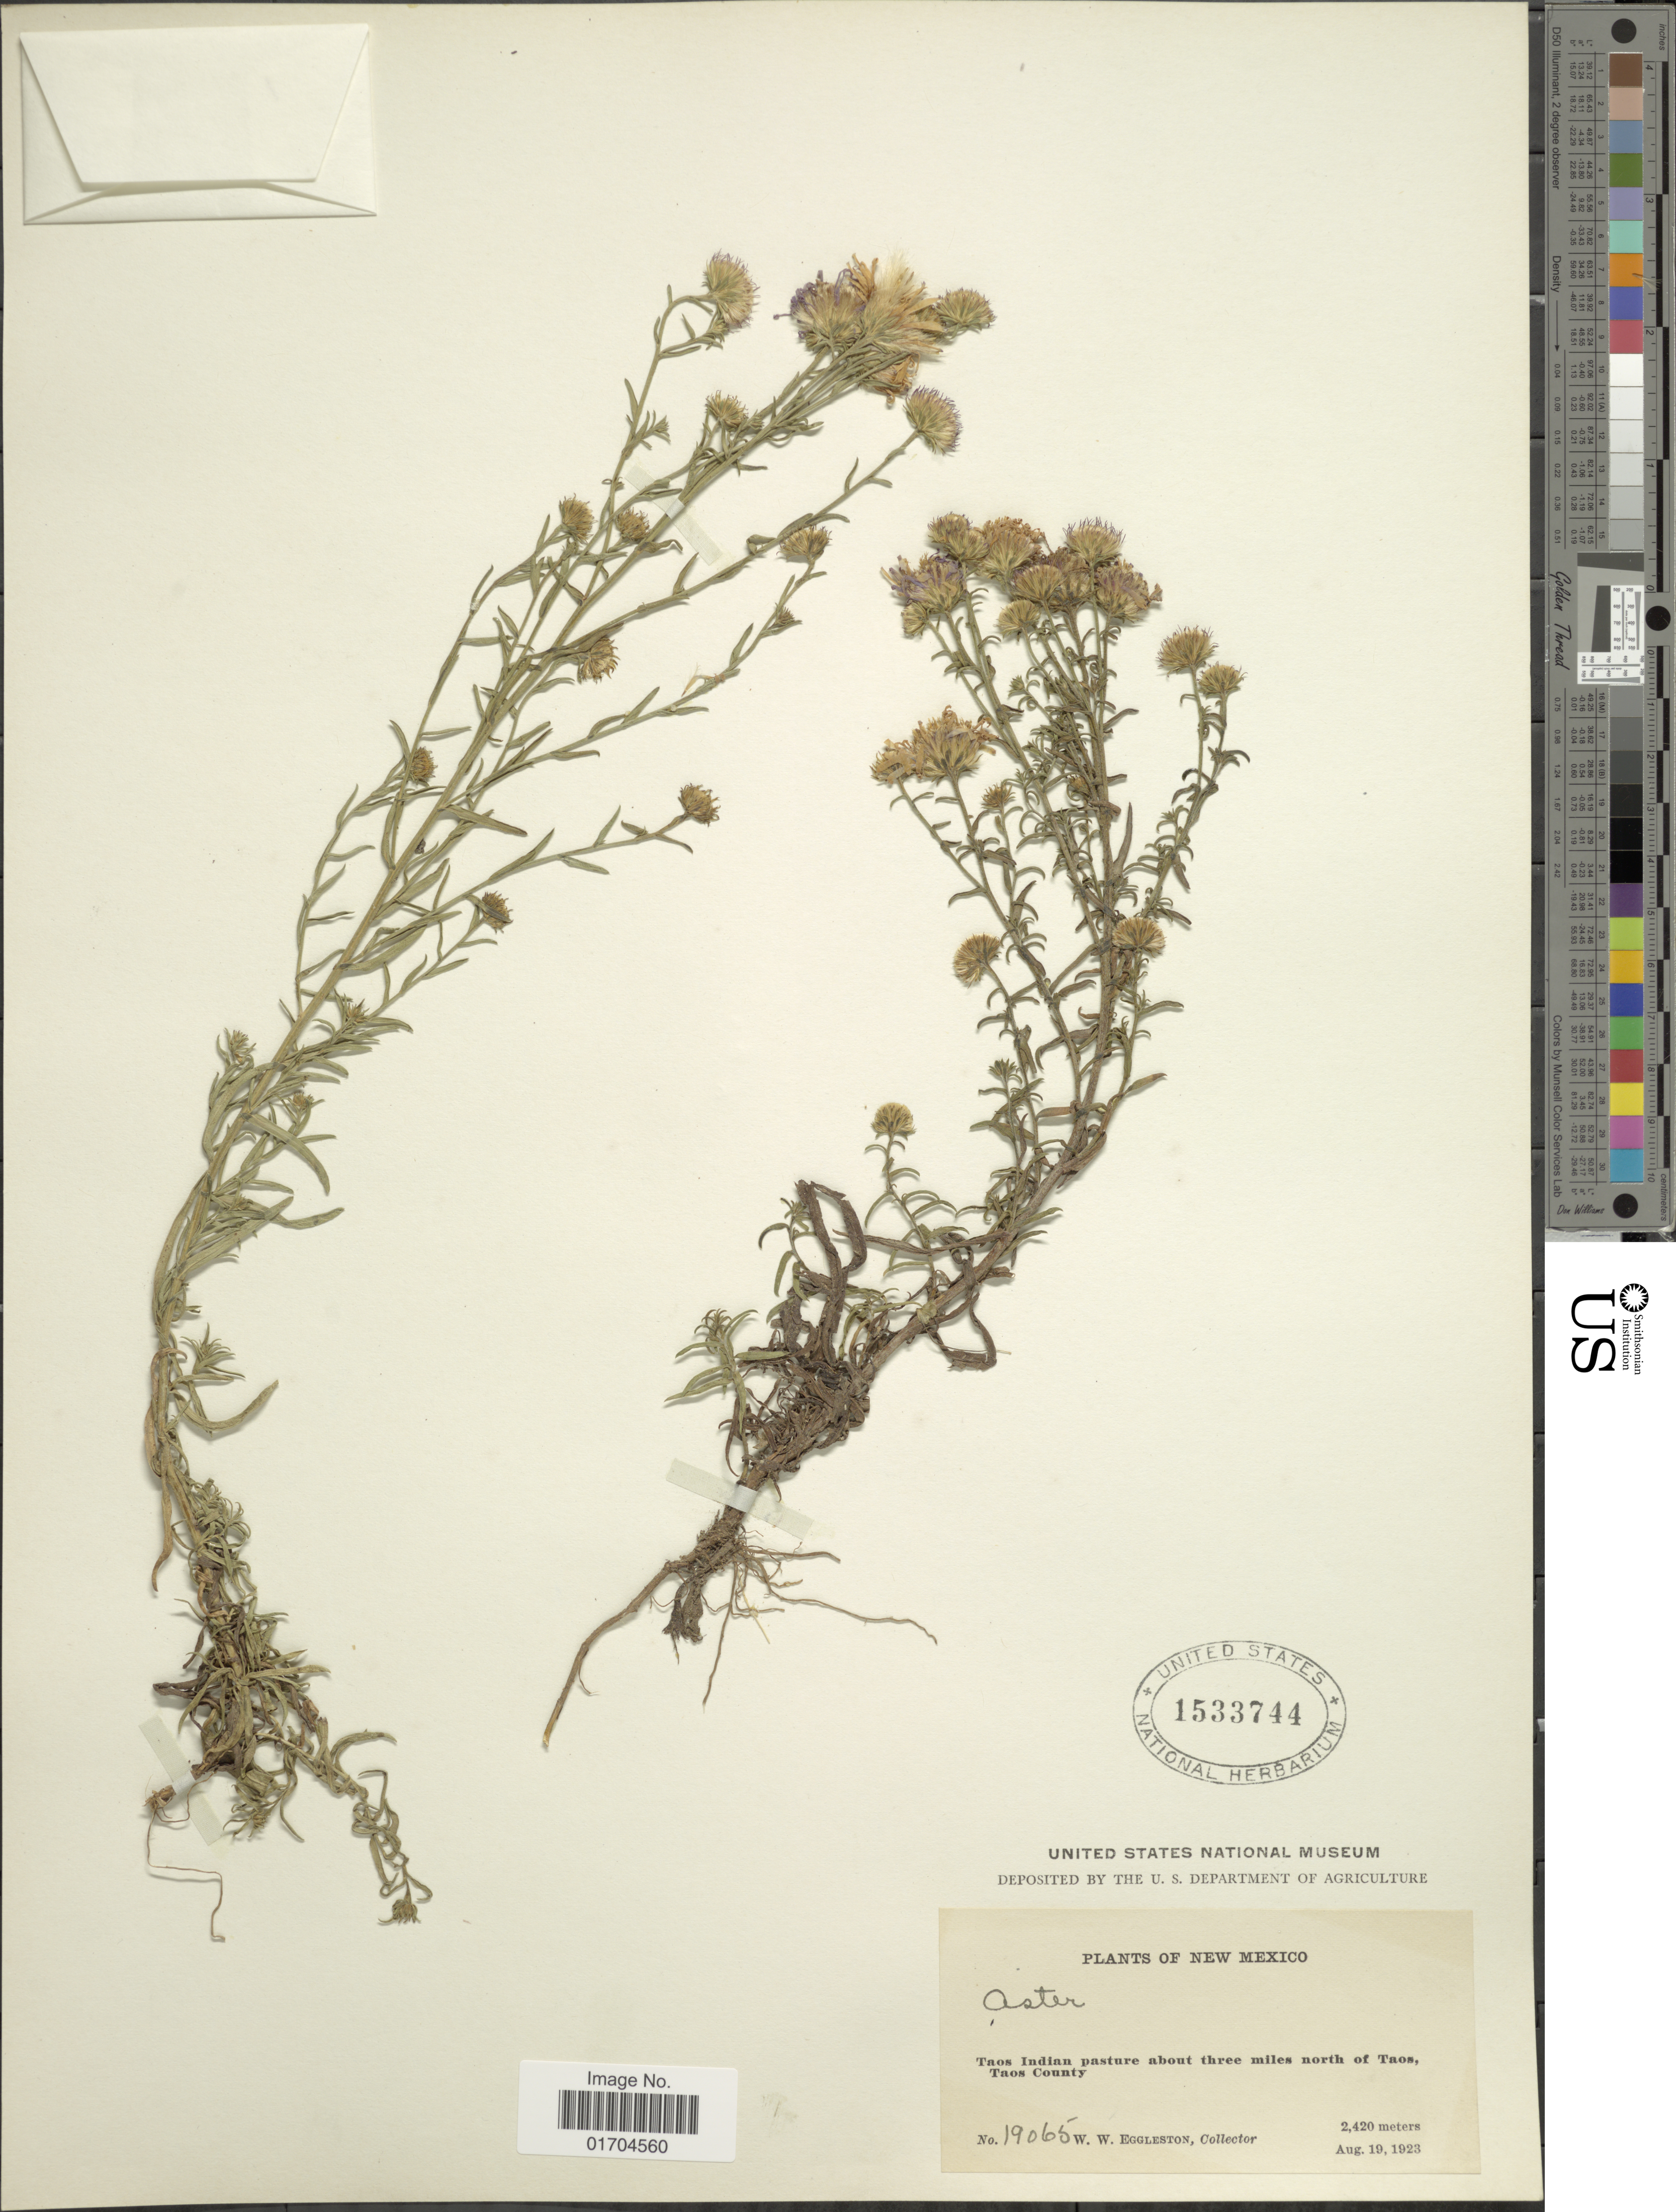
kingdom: Plantae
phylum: Tracheophyta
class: Magnoliopsida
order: Asterales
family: Asteraceae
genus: Symphyotrichum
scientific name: Symphyotrichum sp.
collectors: W. W. Eggleston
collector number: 19065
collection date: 1923-08-19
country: United States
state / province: New Mexico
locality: Taos Indian pasture about three miles north of Taos, Taos County.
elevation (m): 2420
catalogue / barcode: US 1533744